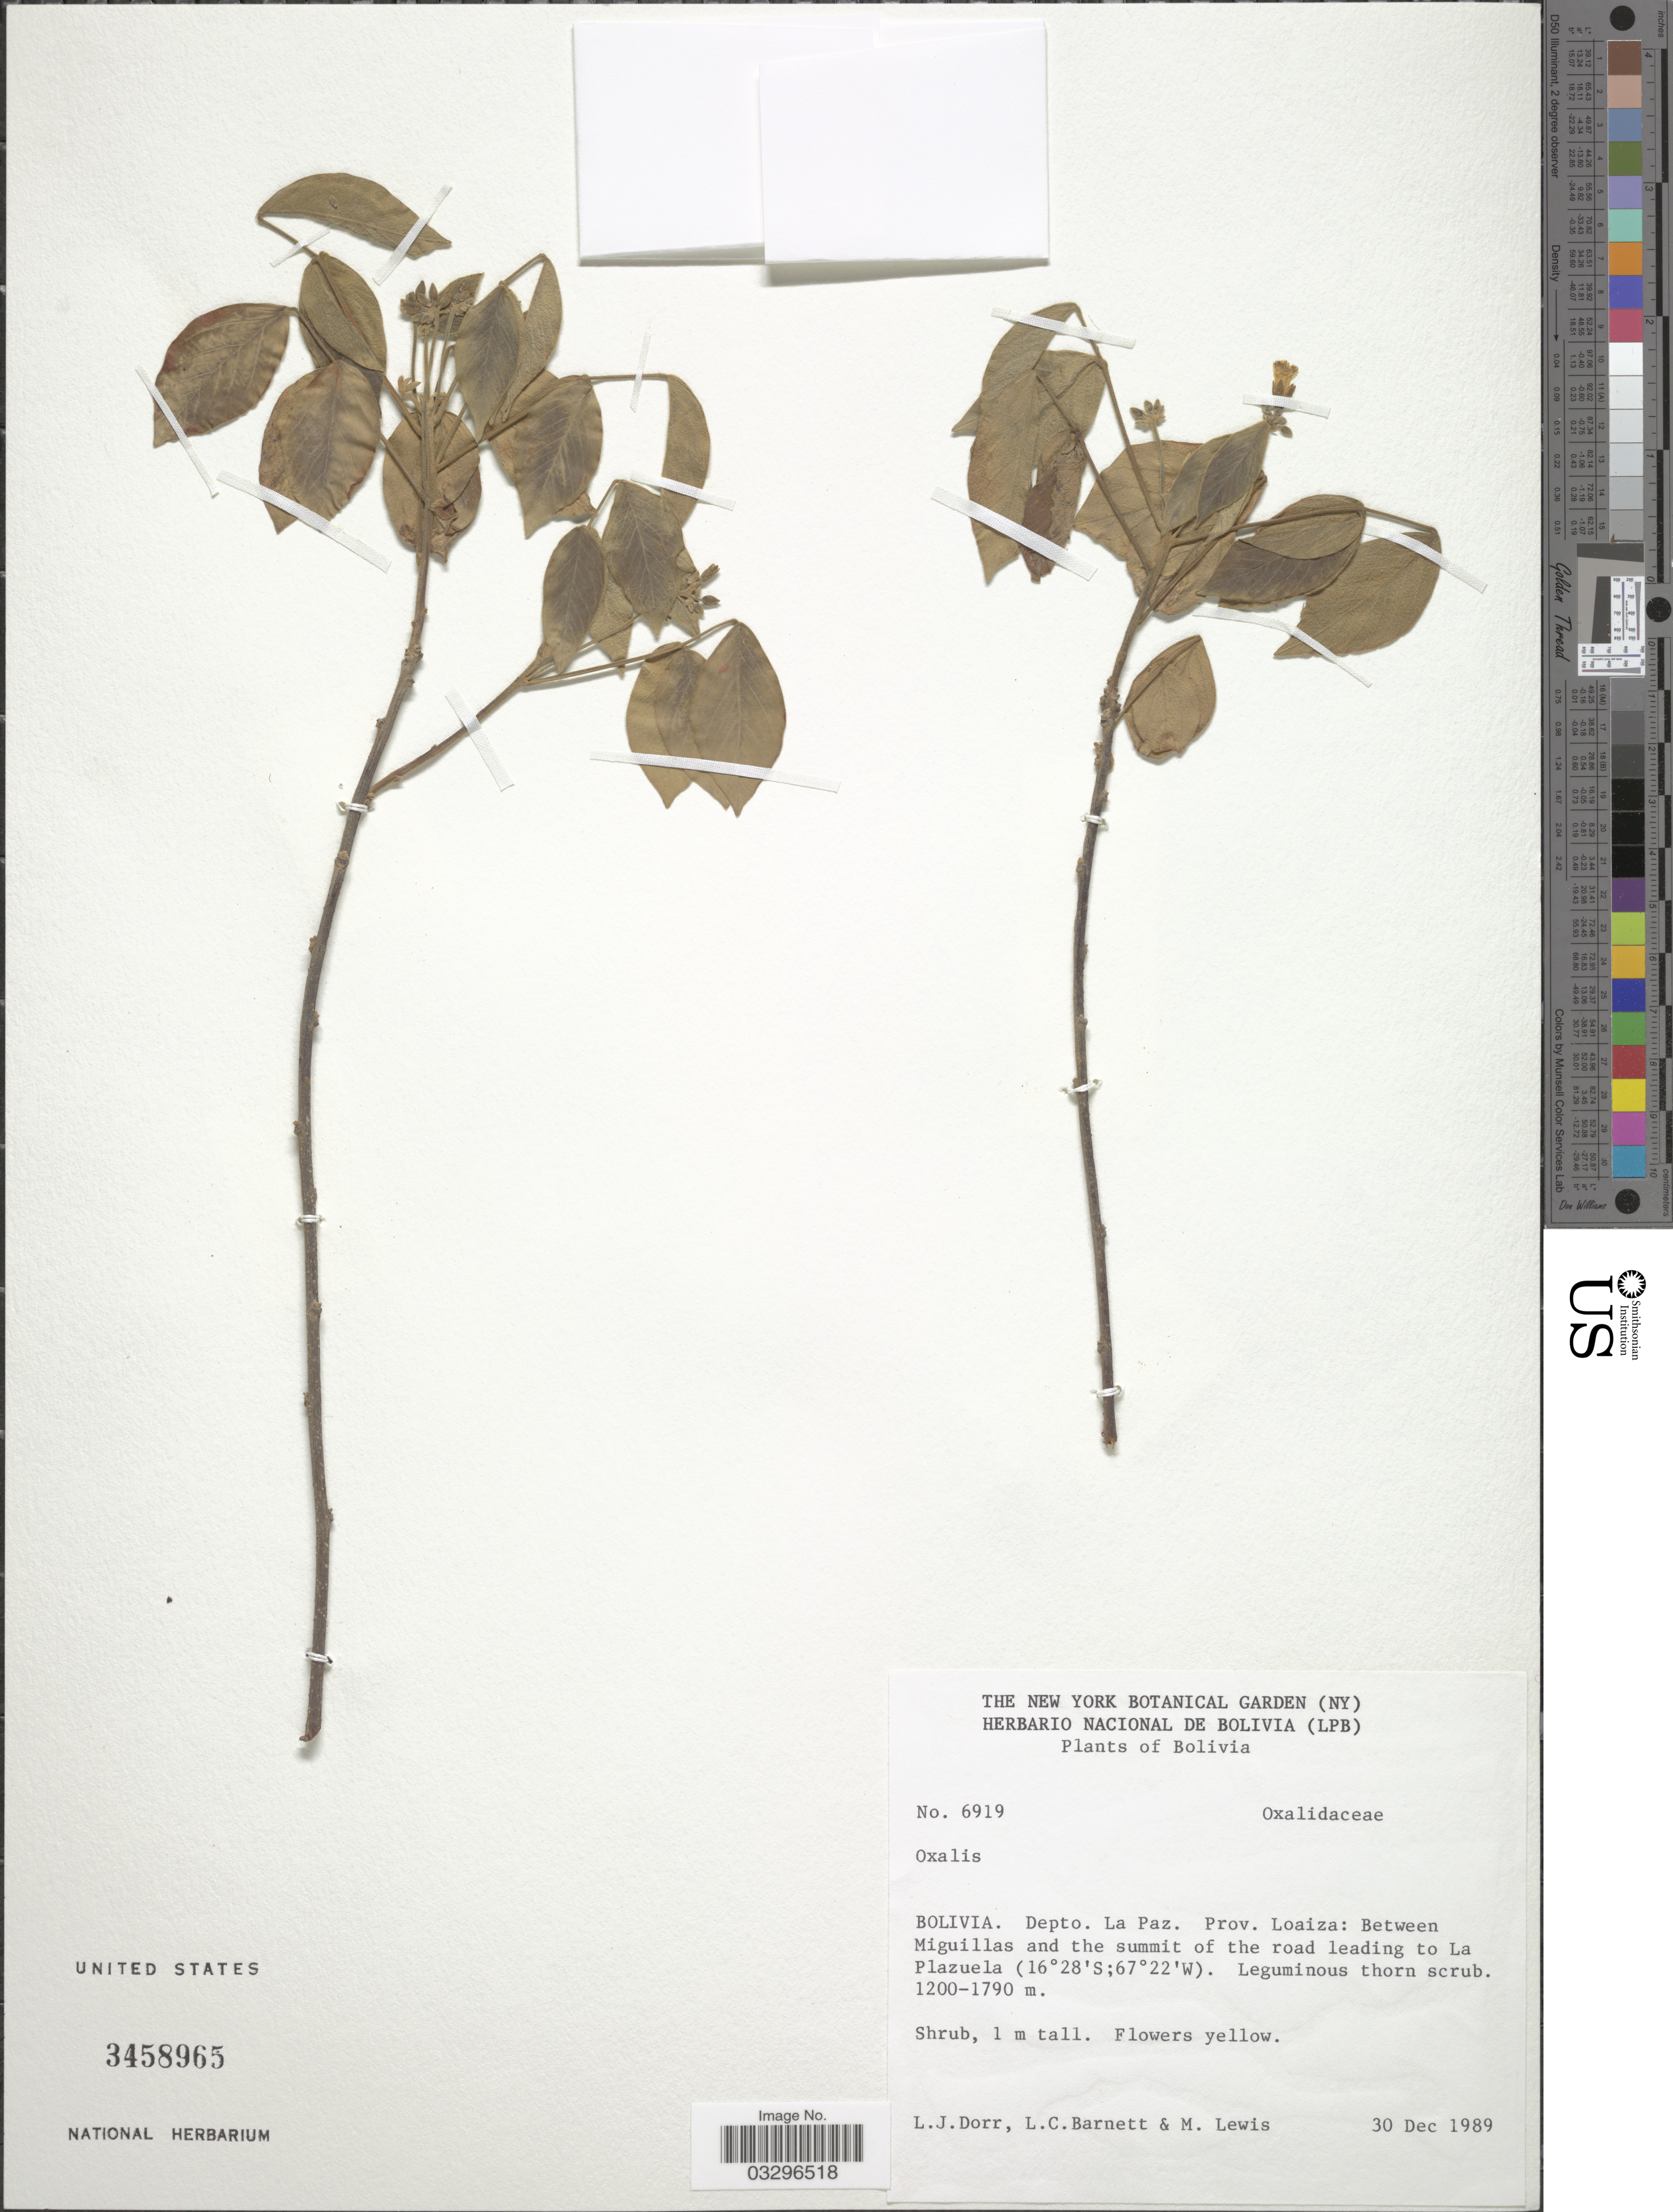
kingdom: Plantae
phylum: Tracheophyta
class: Magnoliopsida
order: Oxalidales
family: Oxalidaceae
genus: Oxalis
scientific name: Oxalis sp.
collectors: L. J. Dorr, L. C. Barnett & M. Lewis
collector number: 6919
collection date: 1989-12-30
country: Bolivia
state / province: La Paz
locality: Depto. La Paz. Prov. Loaiza: Between Miguillas and the summit of the road leading to La Plazuela.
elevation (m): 1200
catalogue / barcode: US 3458965